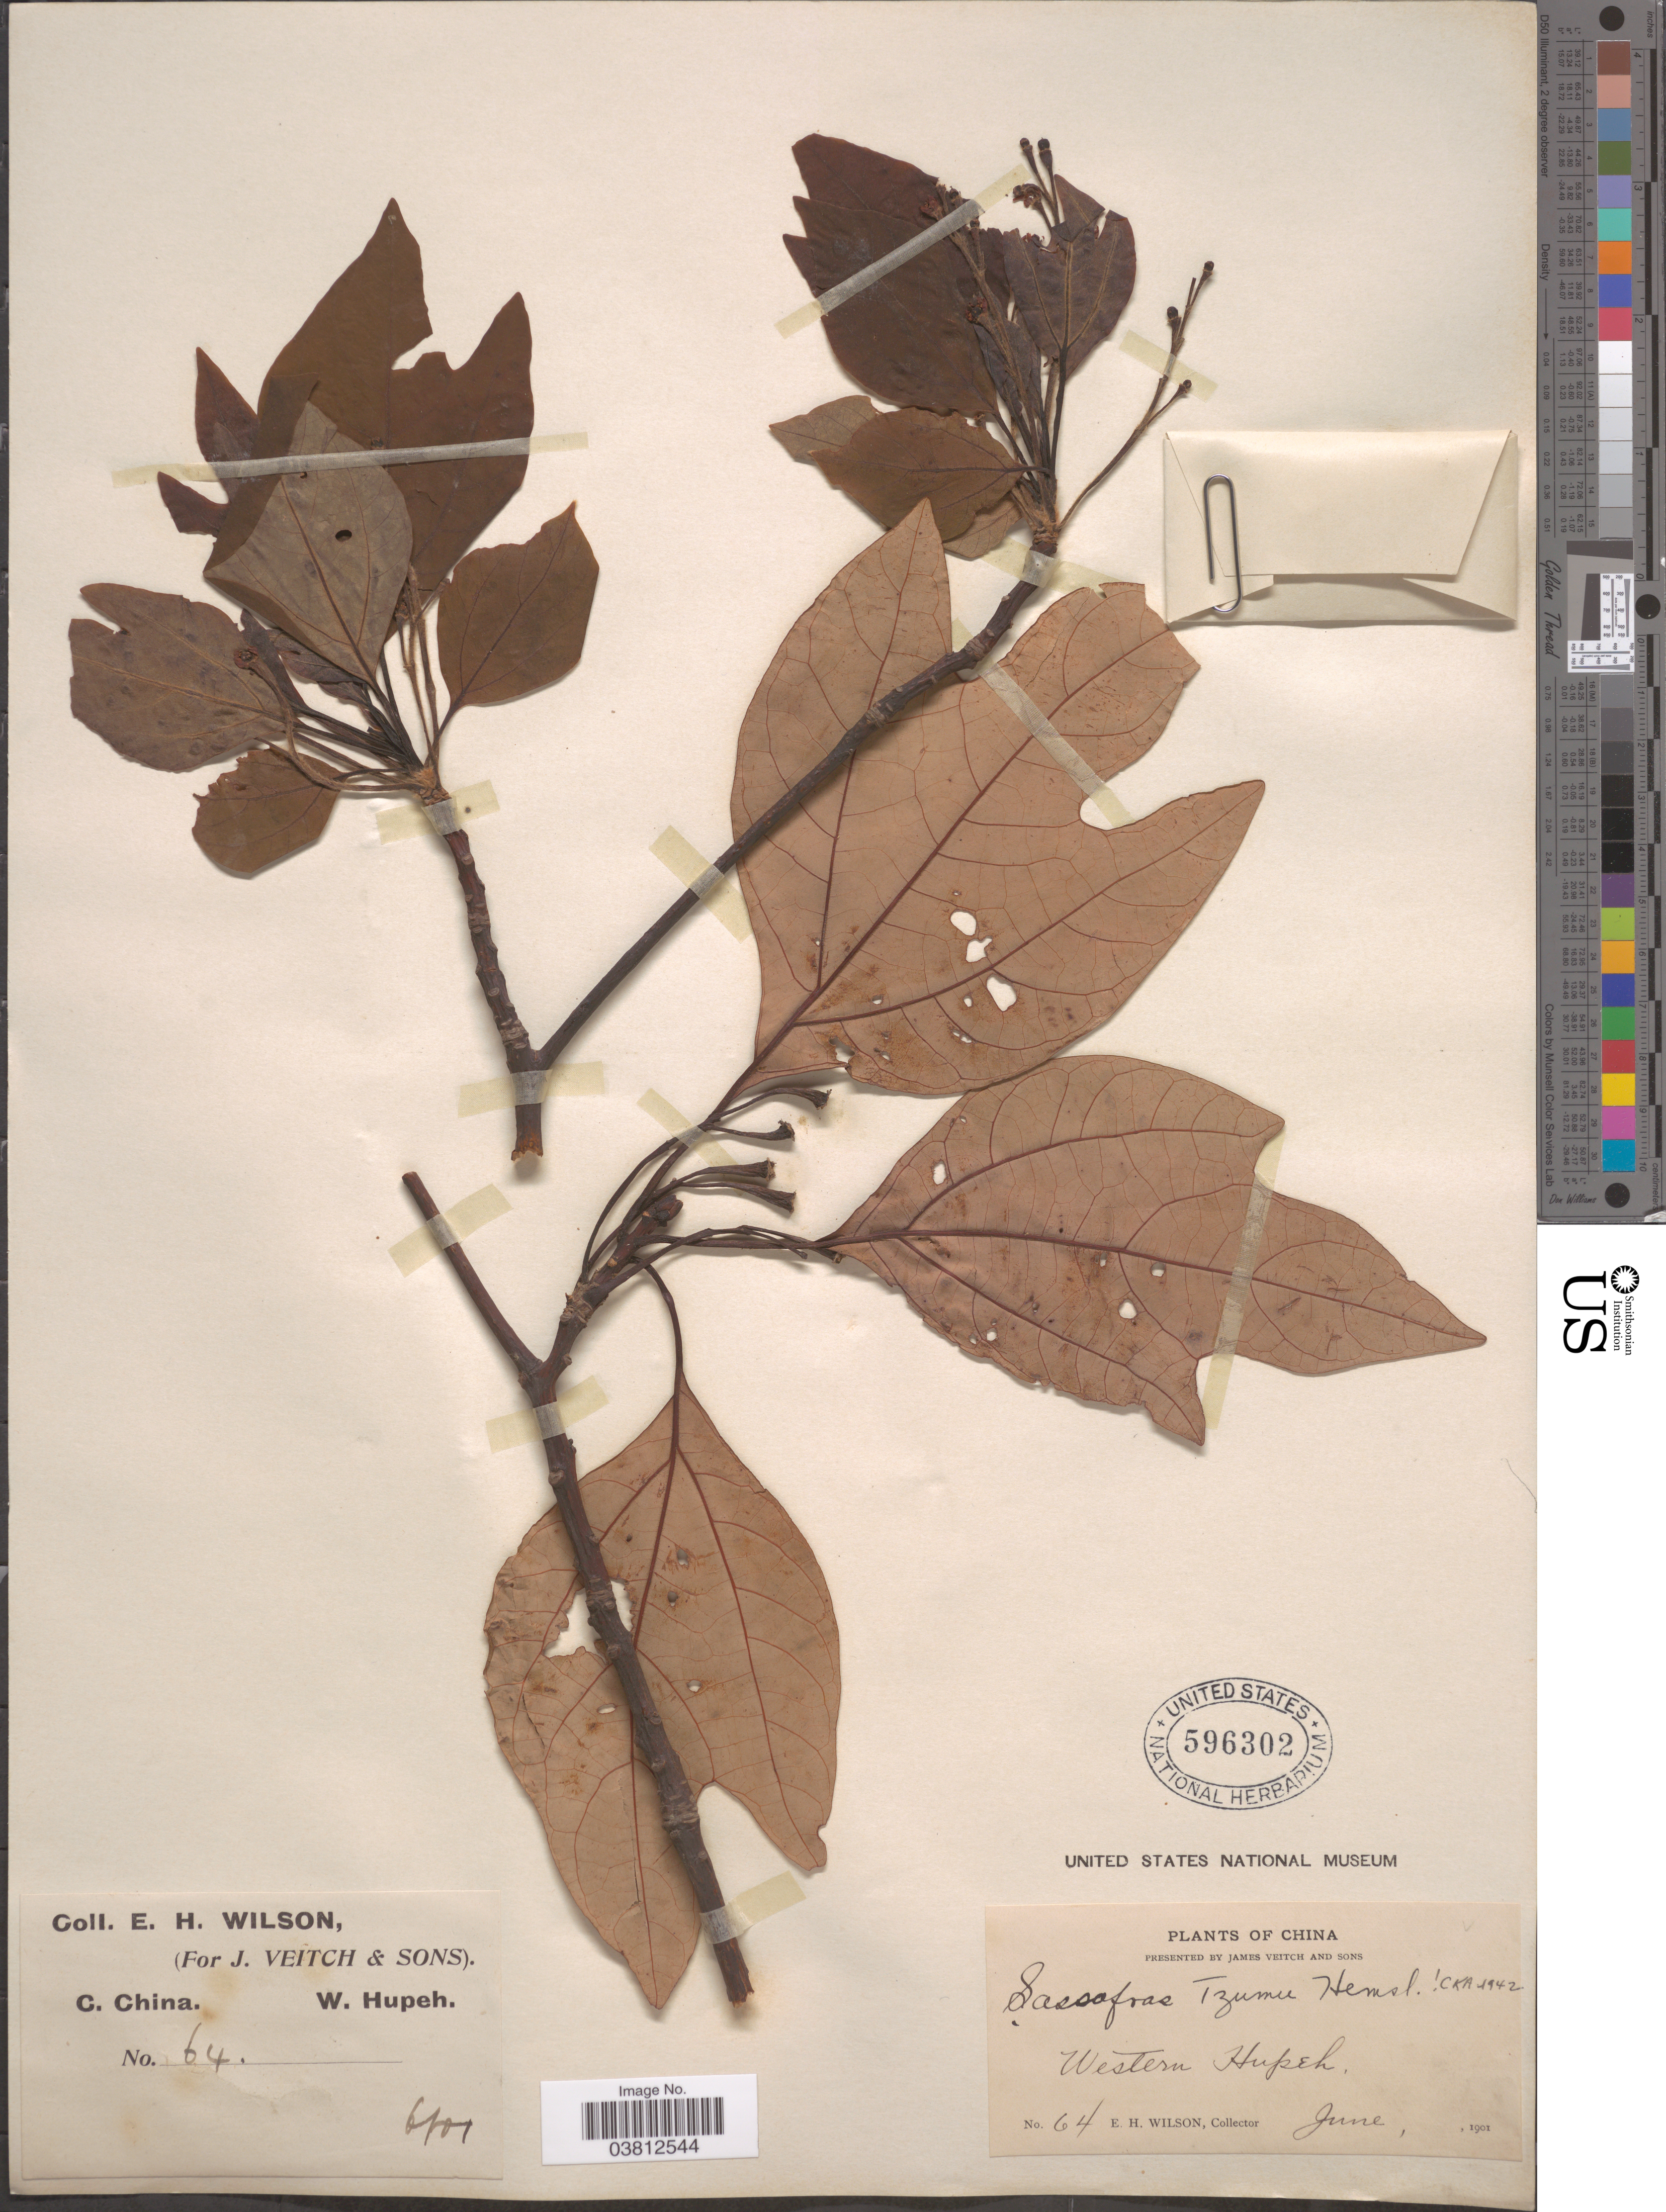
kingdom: Plantae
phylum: Tracheophyta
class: Magnoliopsida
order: Laurales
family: Lauraceae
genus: Sassafras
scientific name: Sassafras tzumu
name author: (Hemsl.) Hemsl.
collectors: E. Wilson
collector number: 64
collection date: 1901-06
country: China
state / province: Hubei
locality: C. China. Western Hupeh.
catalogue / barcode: US 596302